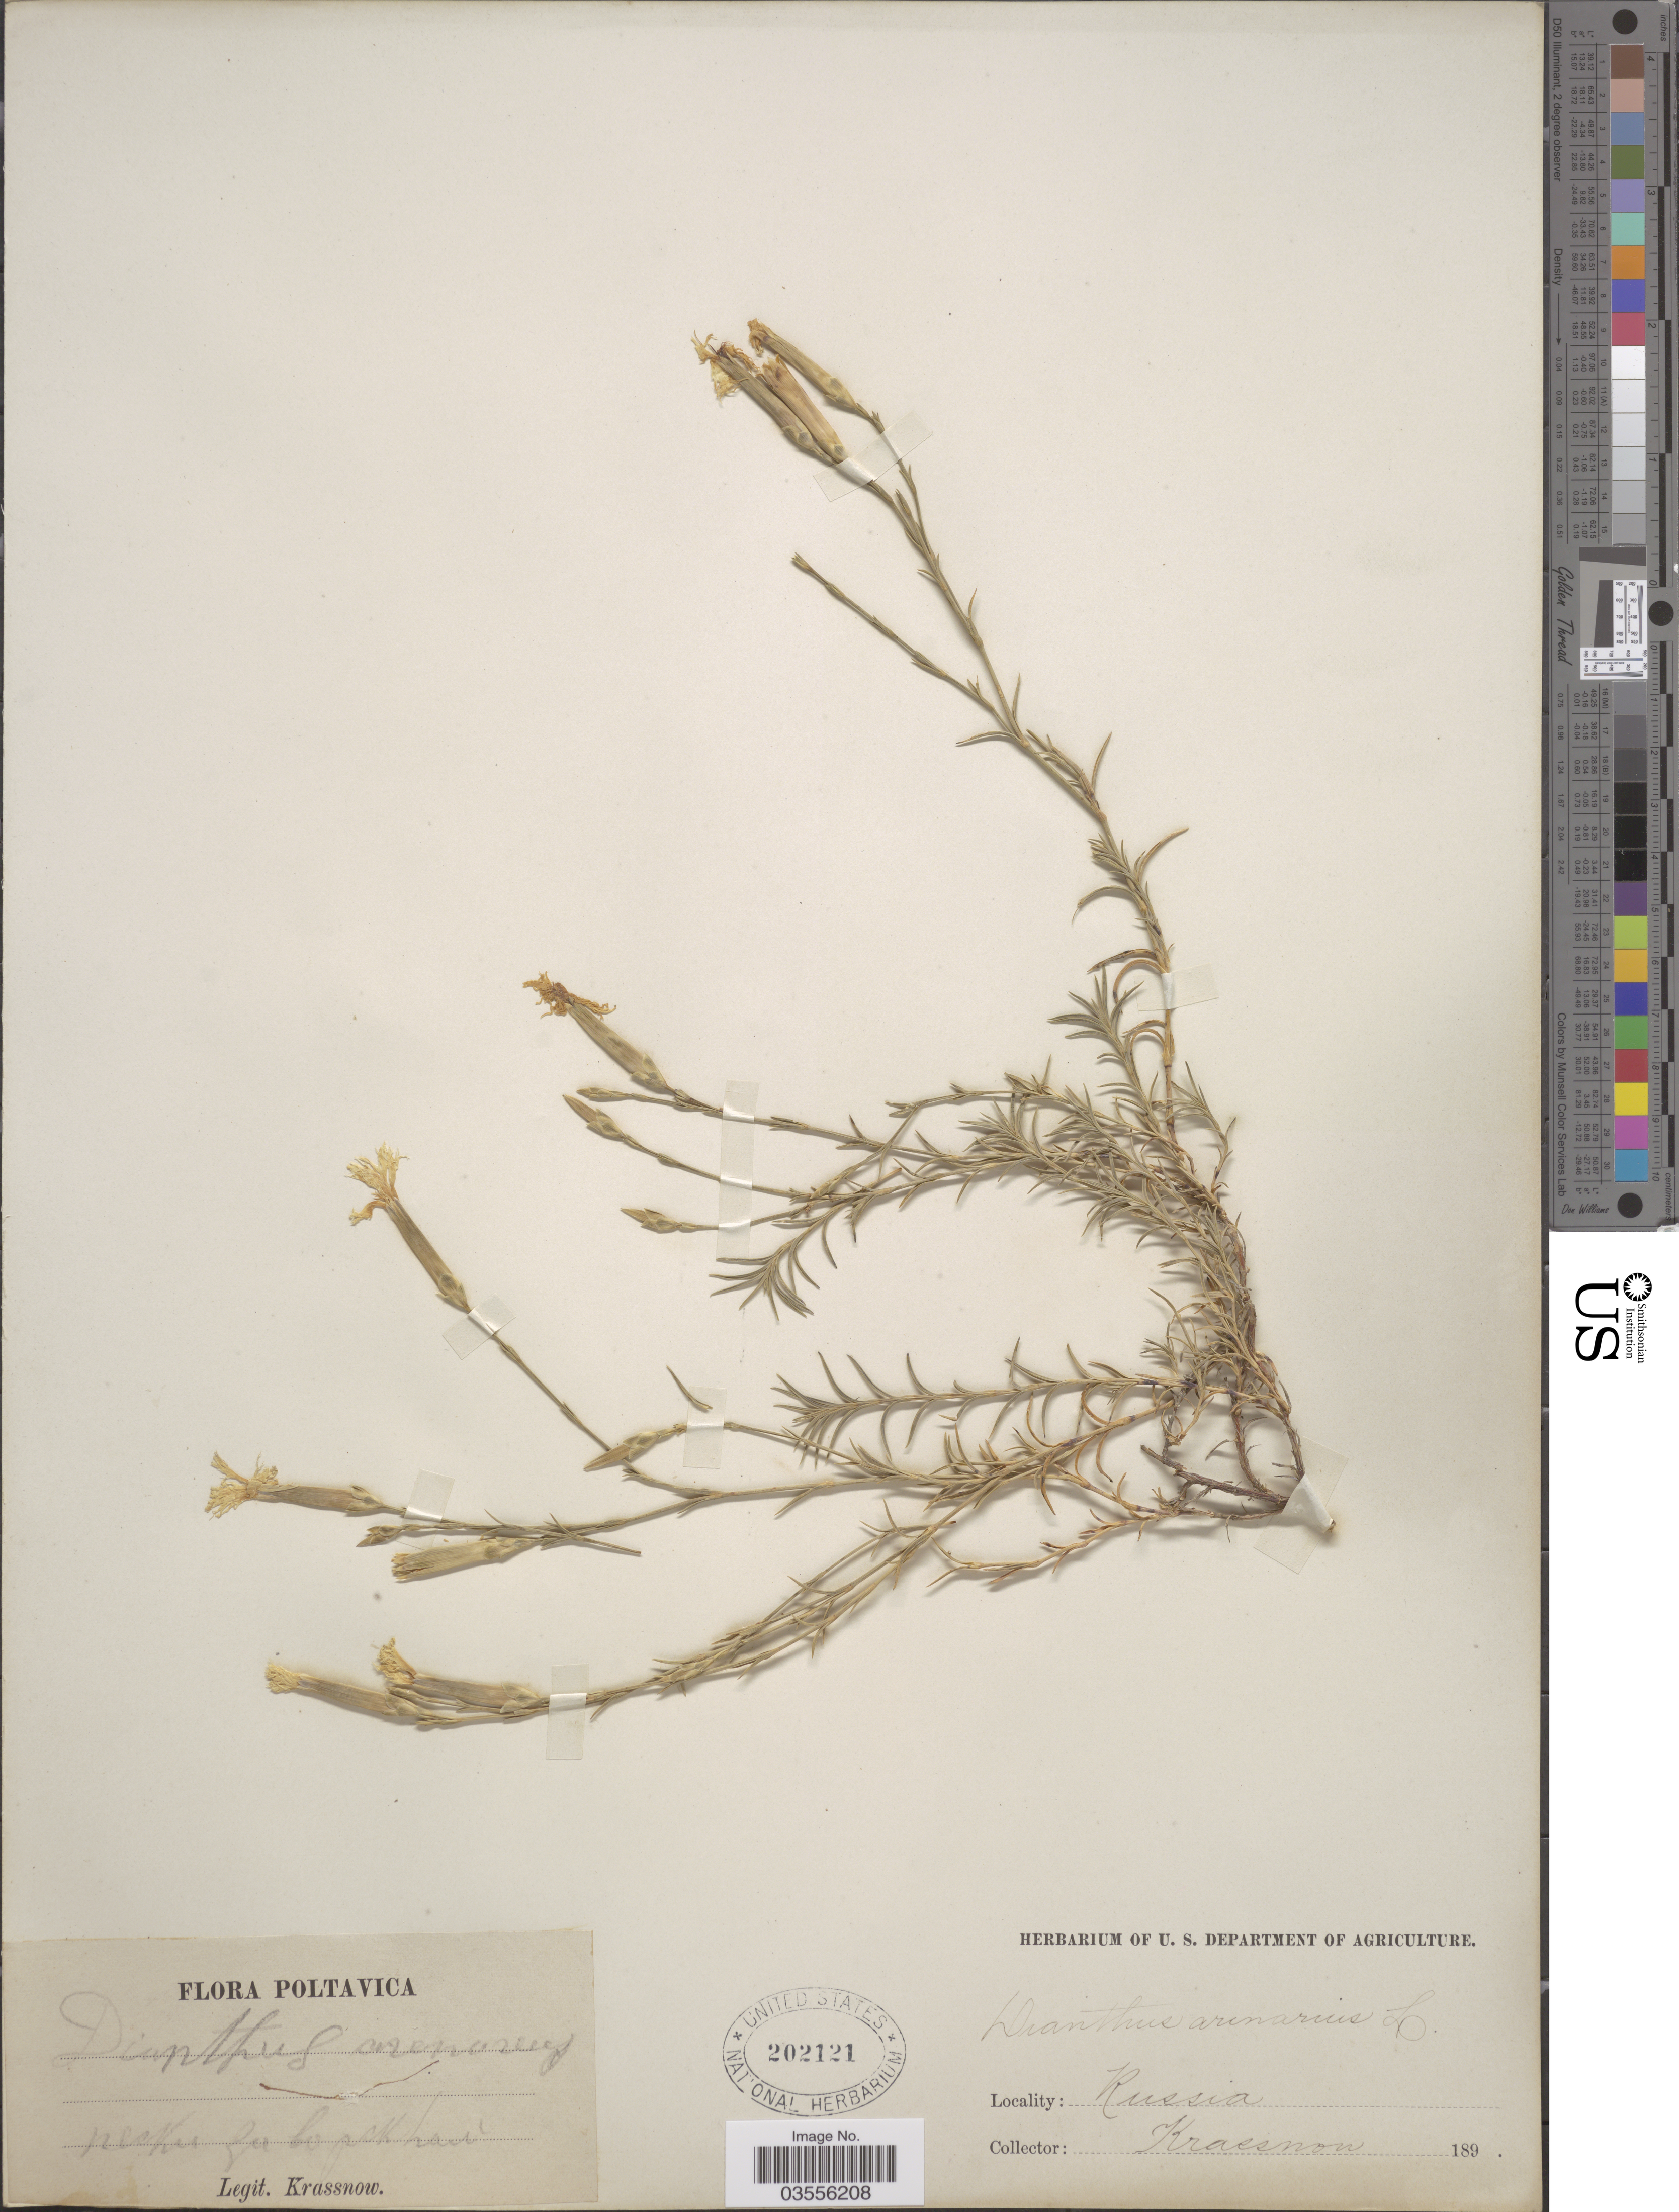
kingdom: Plantae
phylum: Tracheophyta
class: Magnoliopsida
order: Caryophyllales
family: Caryophyllaceae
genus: Dianthus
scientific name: Dianthus arenarius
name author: L.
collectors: -. Krassnow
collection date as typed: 189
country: Ukraine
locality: Poltavica. [illegible text].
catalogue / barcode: US 202121